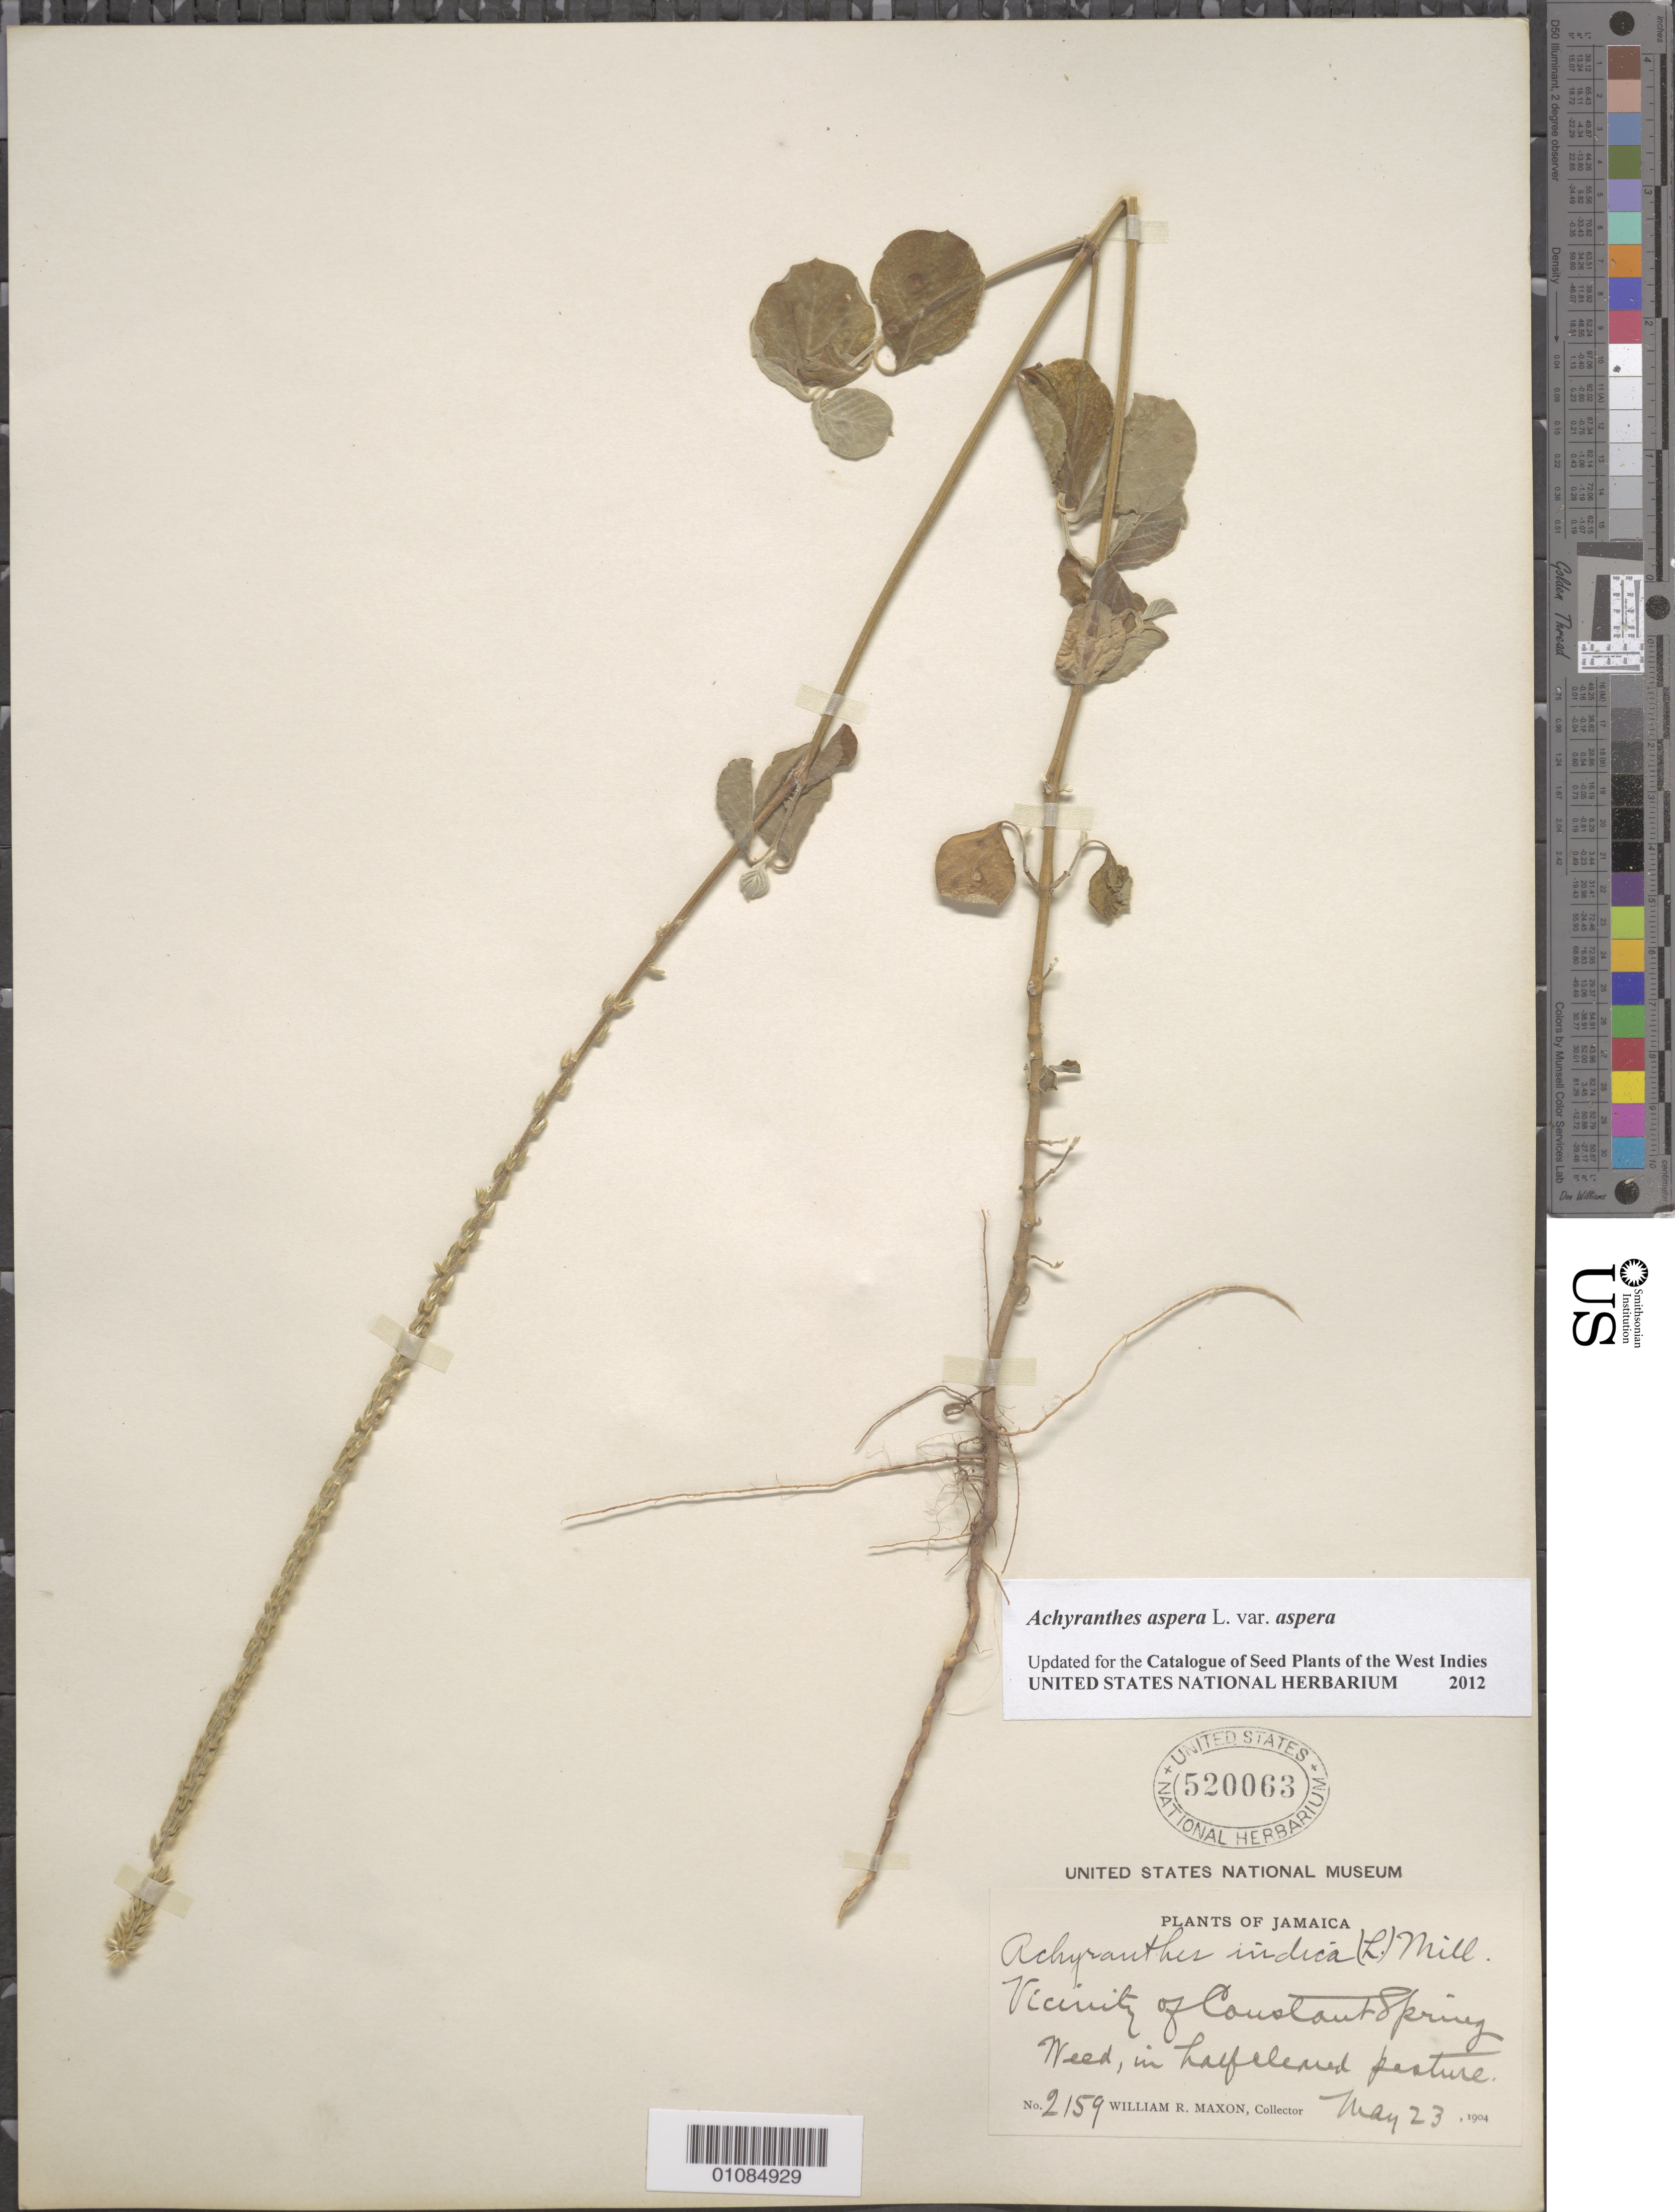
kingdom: Plantae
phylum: Tracheophyta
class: Magnoliopsida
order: Caryophyllales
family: Amaranthaceae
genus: Achyranthes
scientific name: Achyranthes aspera var. aspera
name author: L.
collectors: W. R. Maxon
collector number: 2159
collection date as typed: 23 May 1904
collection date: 1904-05-23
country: Jamaica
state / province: Kingston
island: Jamaica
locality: Vicinity of Constant Spring.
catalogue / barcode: US 520063